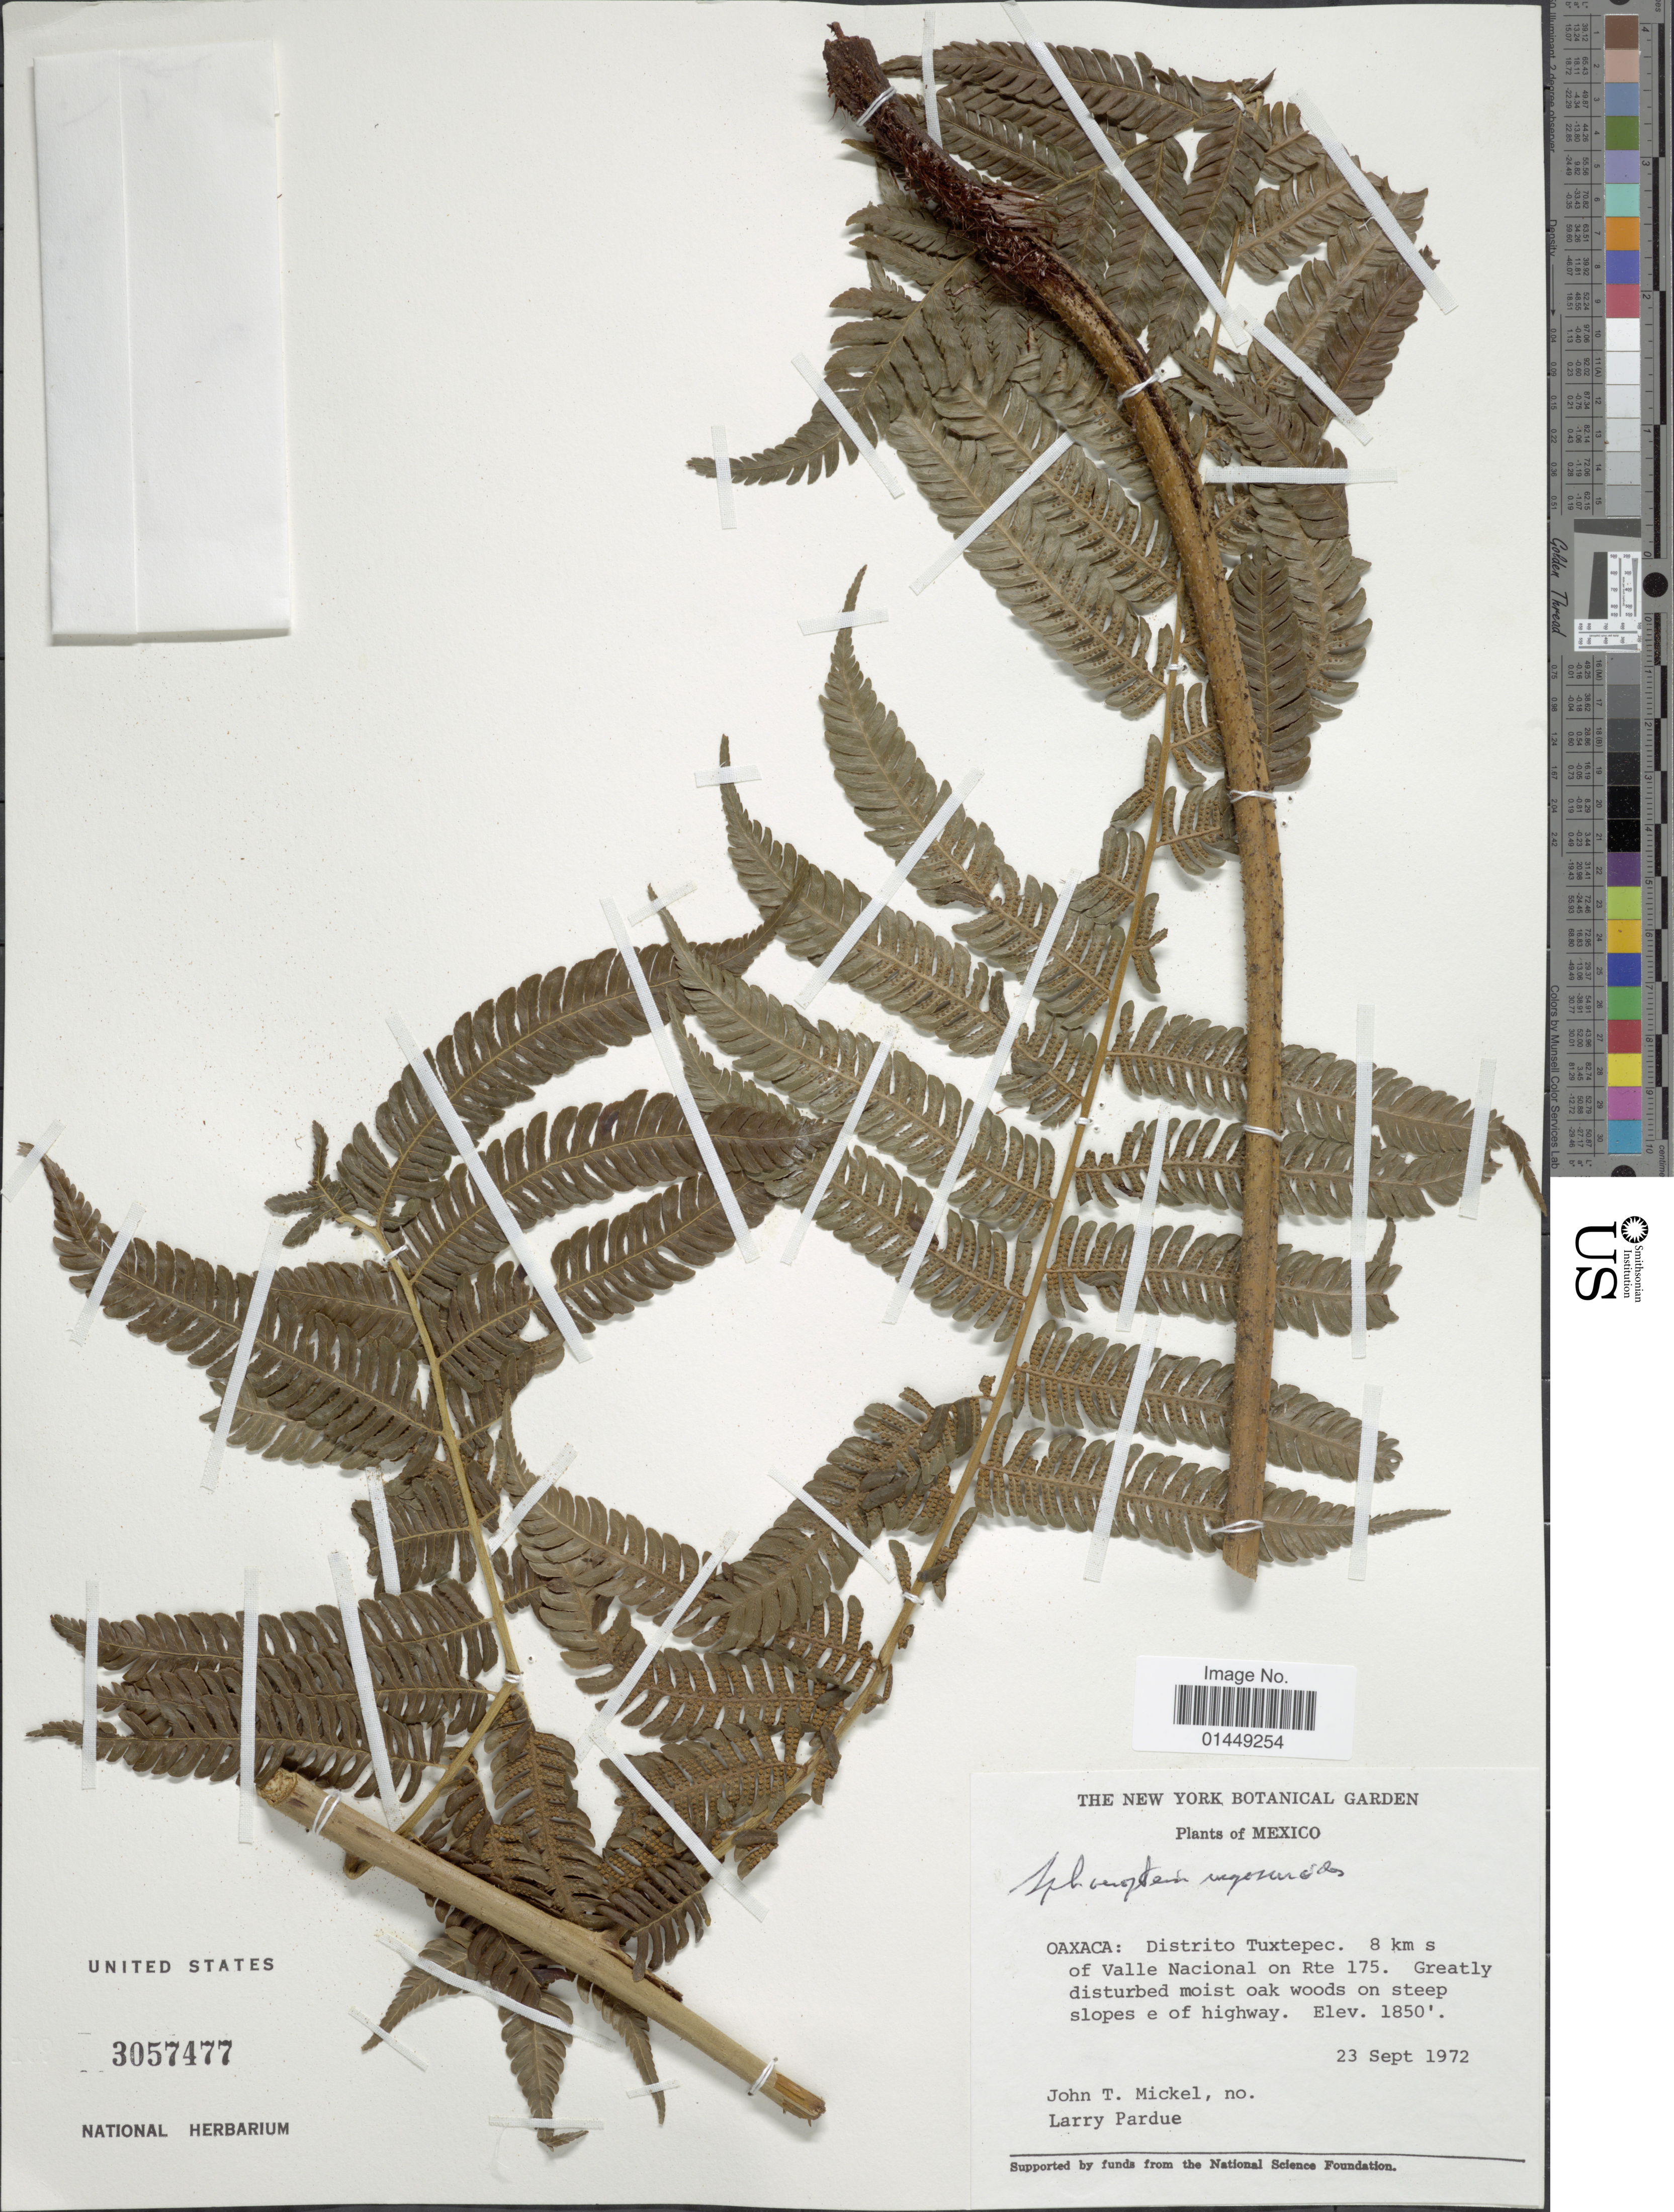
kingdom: Plantae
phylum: Tracheophyta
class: Polypodiopsida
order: Cyatheales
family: Cyatheaceae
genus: Cyathea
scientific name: Cyathea myosuriodes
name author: (Liebm.) Domin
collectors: J. T. Mickel & L. Pardue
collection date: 1972-09-23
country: Mexico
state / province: Oaxaca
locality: Oaxaca: Distrito Tuxtepec. 8 km s of Valle Nacional on Rte 175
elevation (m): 564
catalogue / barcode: US 3057477